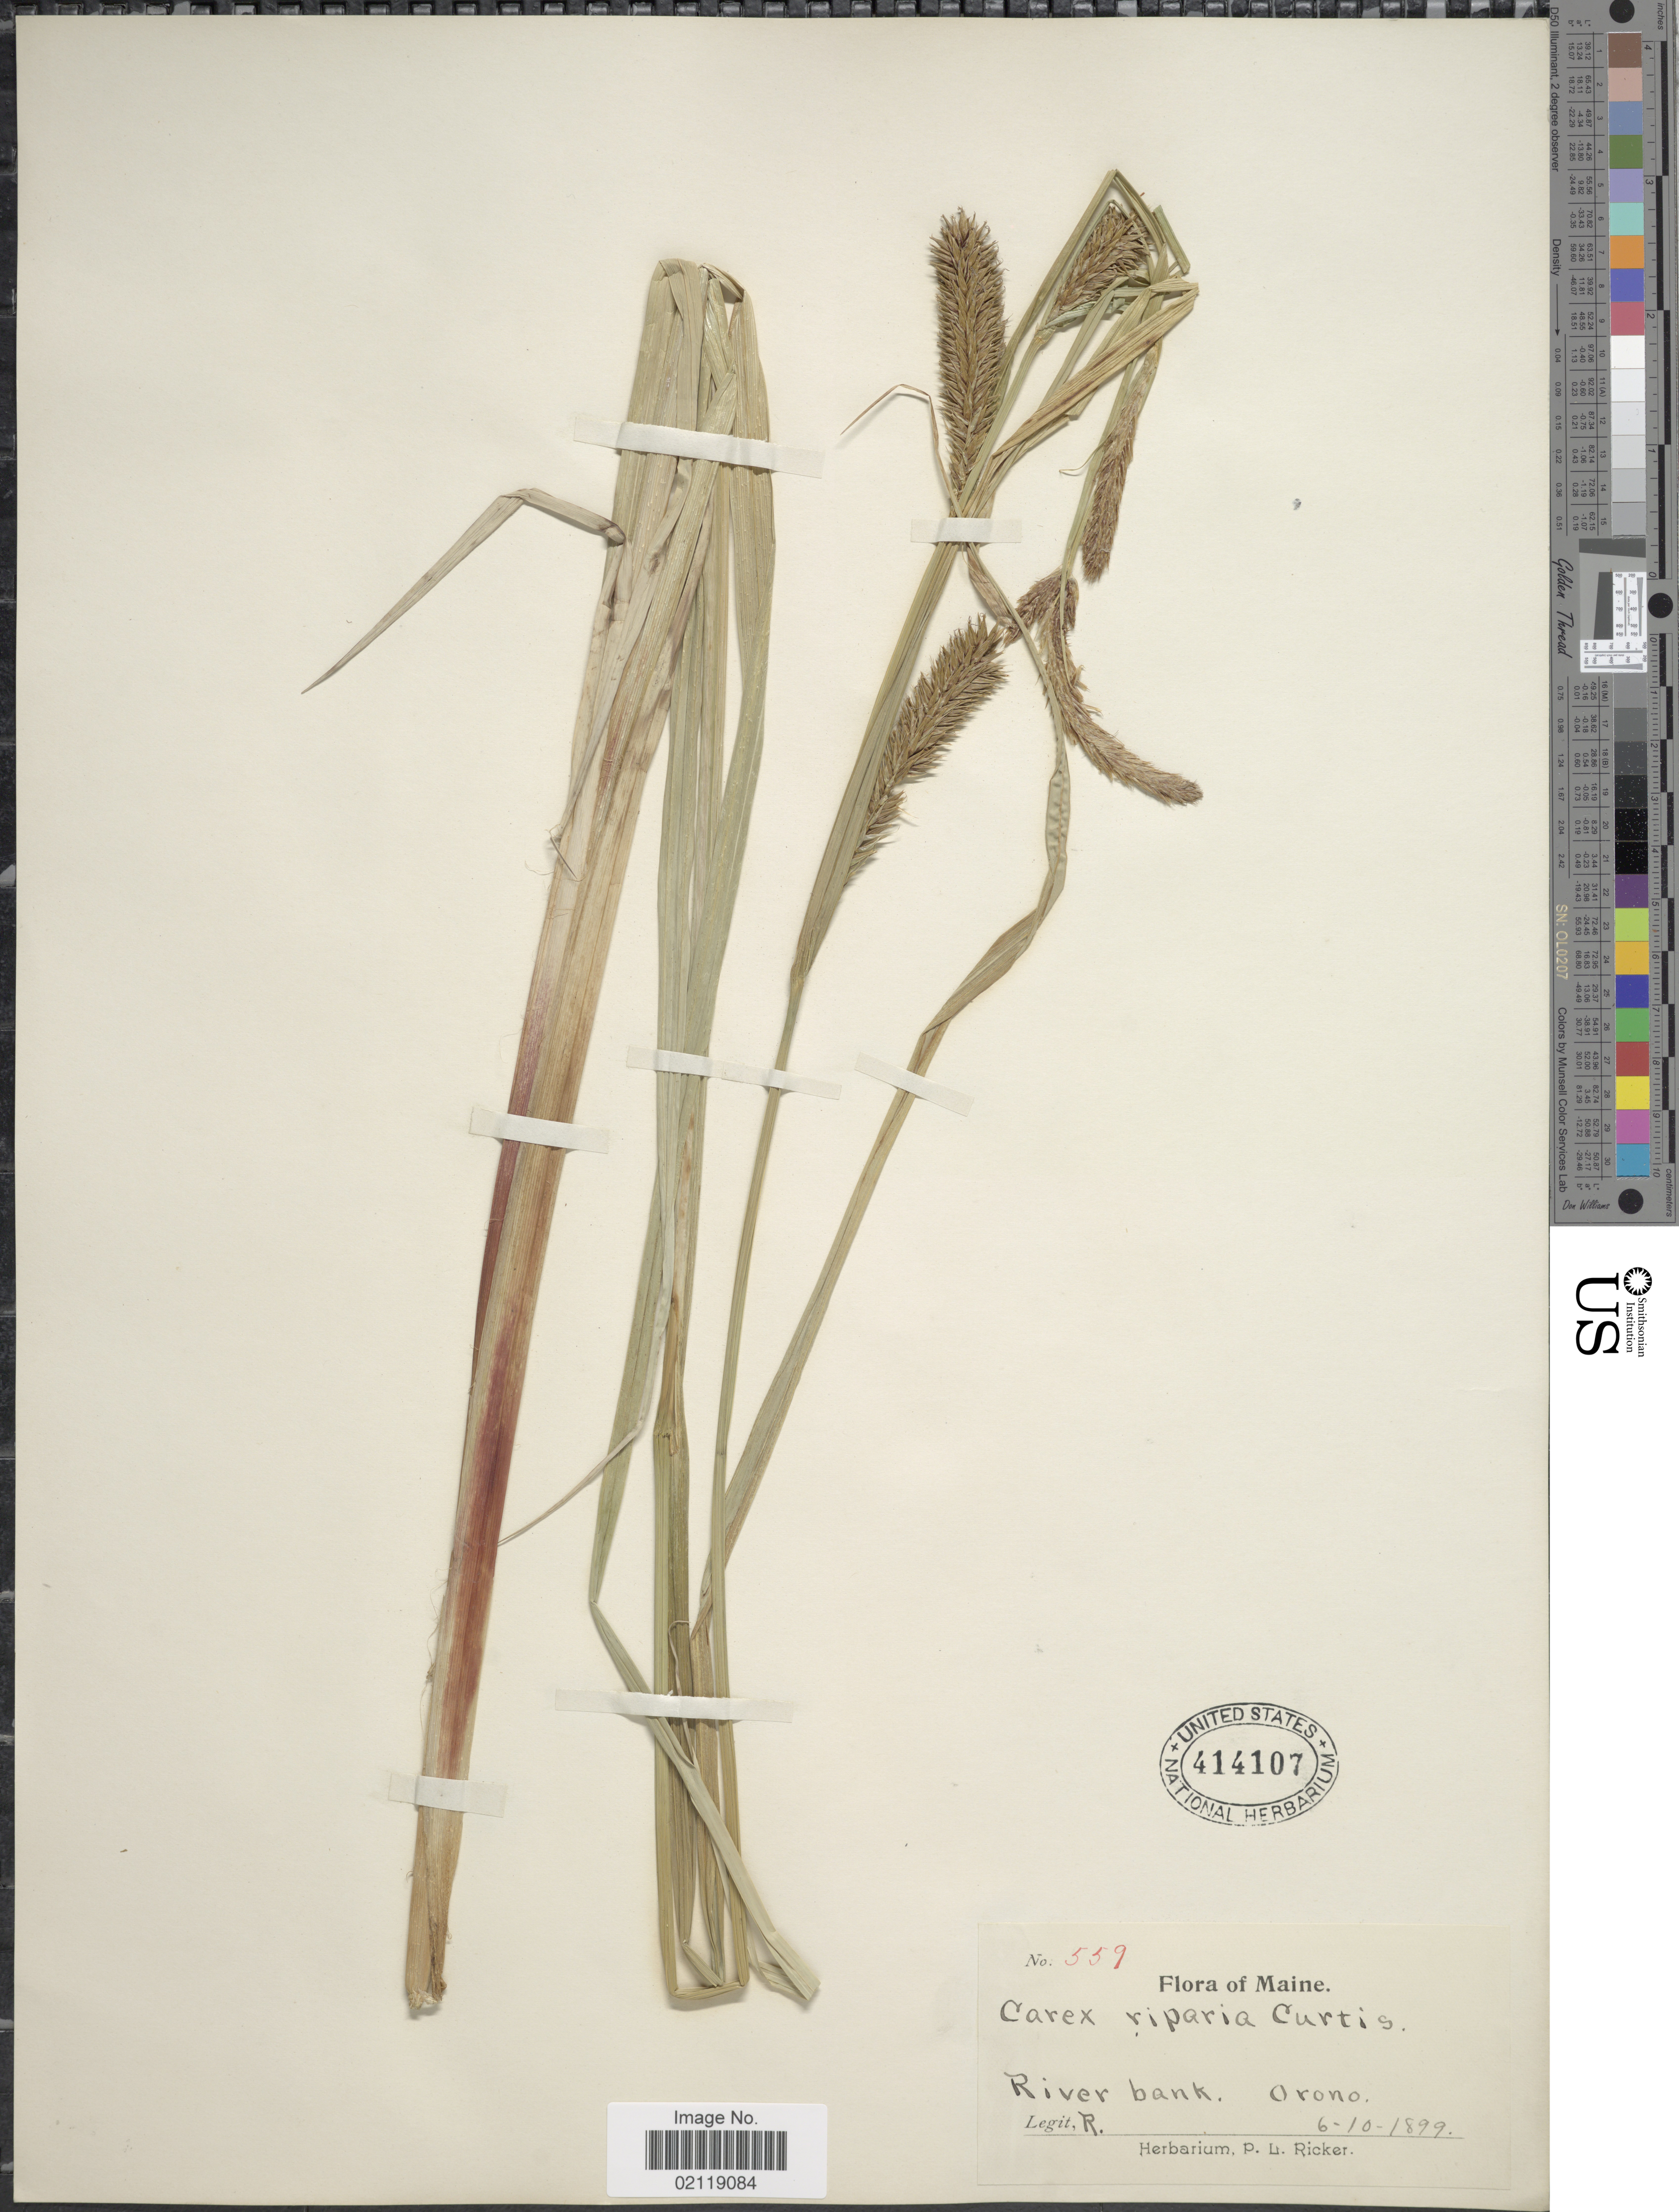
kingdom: Plantae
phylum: Tracheophyta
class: Liliopsida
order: Poales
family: Cyperaceae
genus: Carex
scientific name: Carex lacustris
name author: Willd.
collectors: P. Ricker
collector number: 559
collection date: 1899-06-10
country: United States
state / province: Maine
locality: River bank. Orono.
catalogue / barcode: US 414107